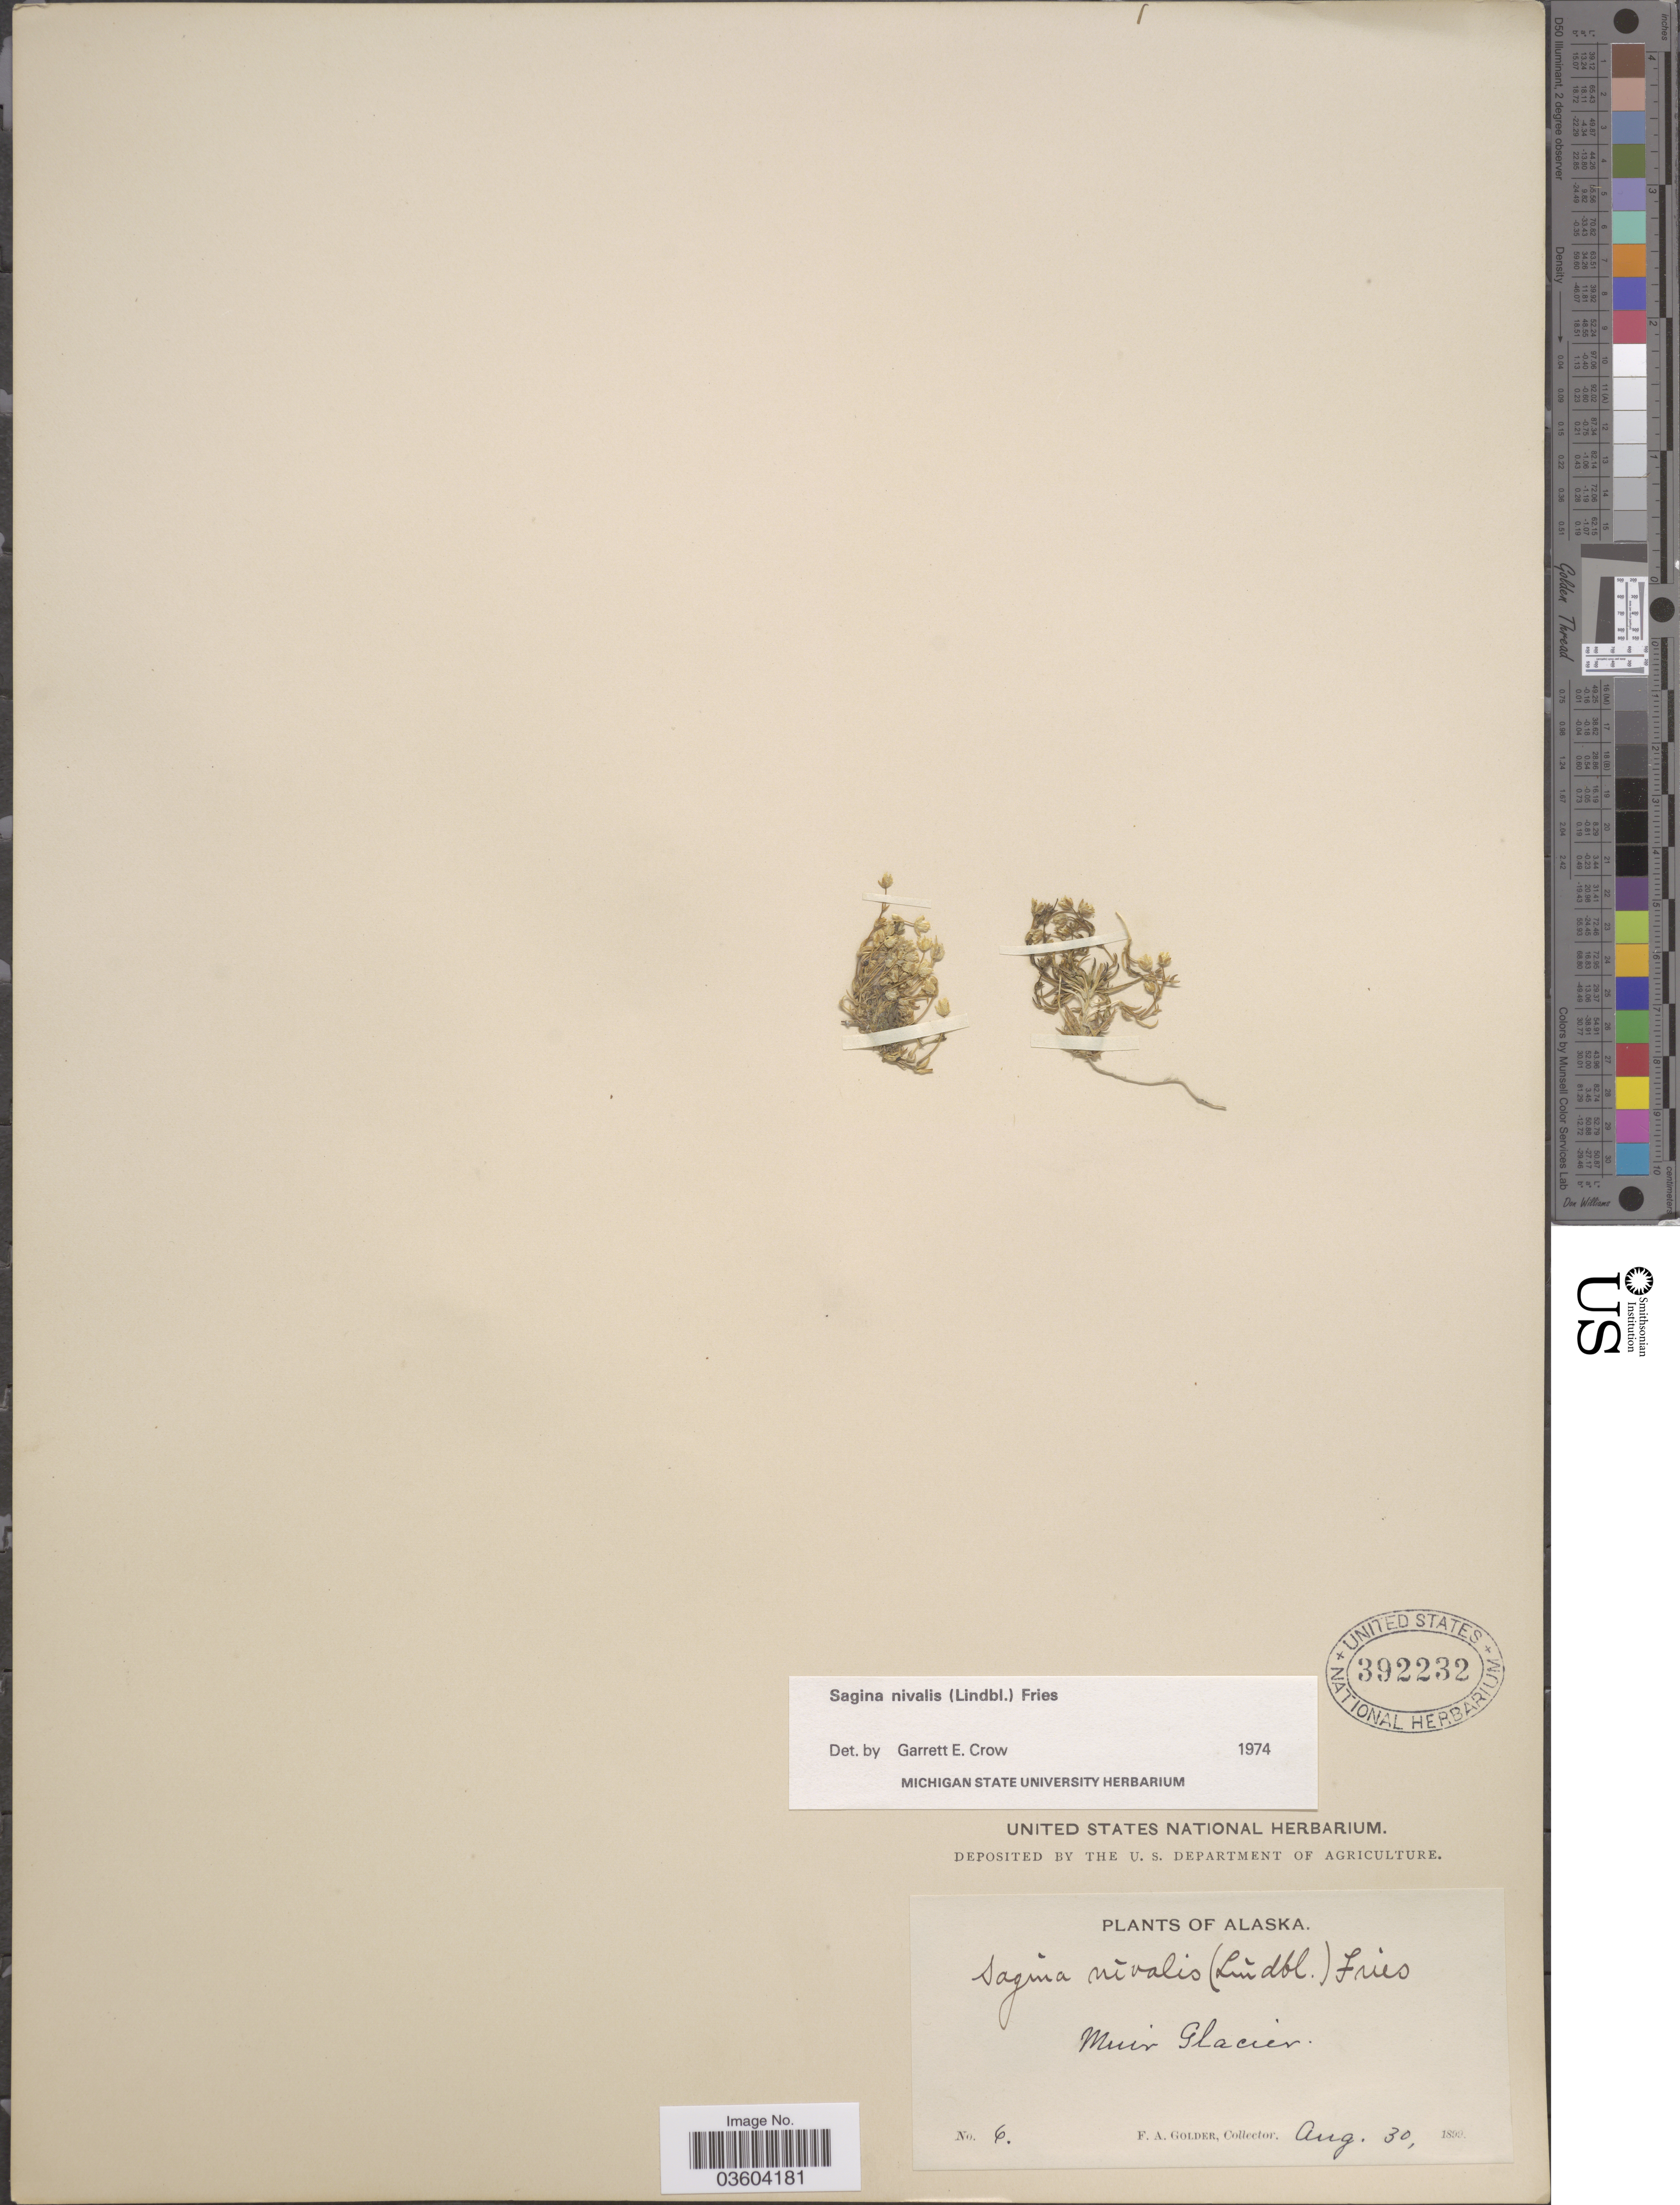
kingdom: Plantae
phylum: Tracheophyta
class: Magnoliopsida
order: Caryophyllales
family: Caryophyllaceae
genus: Sagina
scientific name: Sagina nivalis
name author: (Lindblom) Fr.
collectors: F. Golder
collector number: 6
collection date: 1893-08-30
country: United States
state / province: Alaska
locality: Muir Glacier.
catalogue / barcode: US 392232